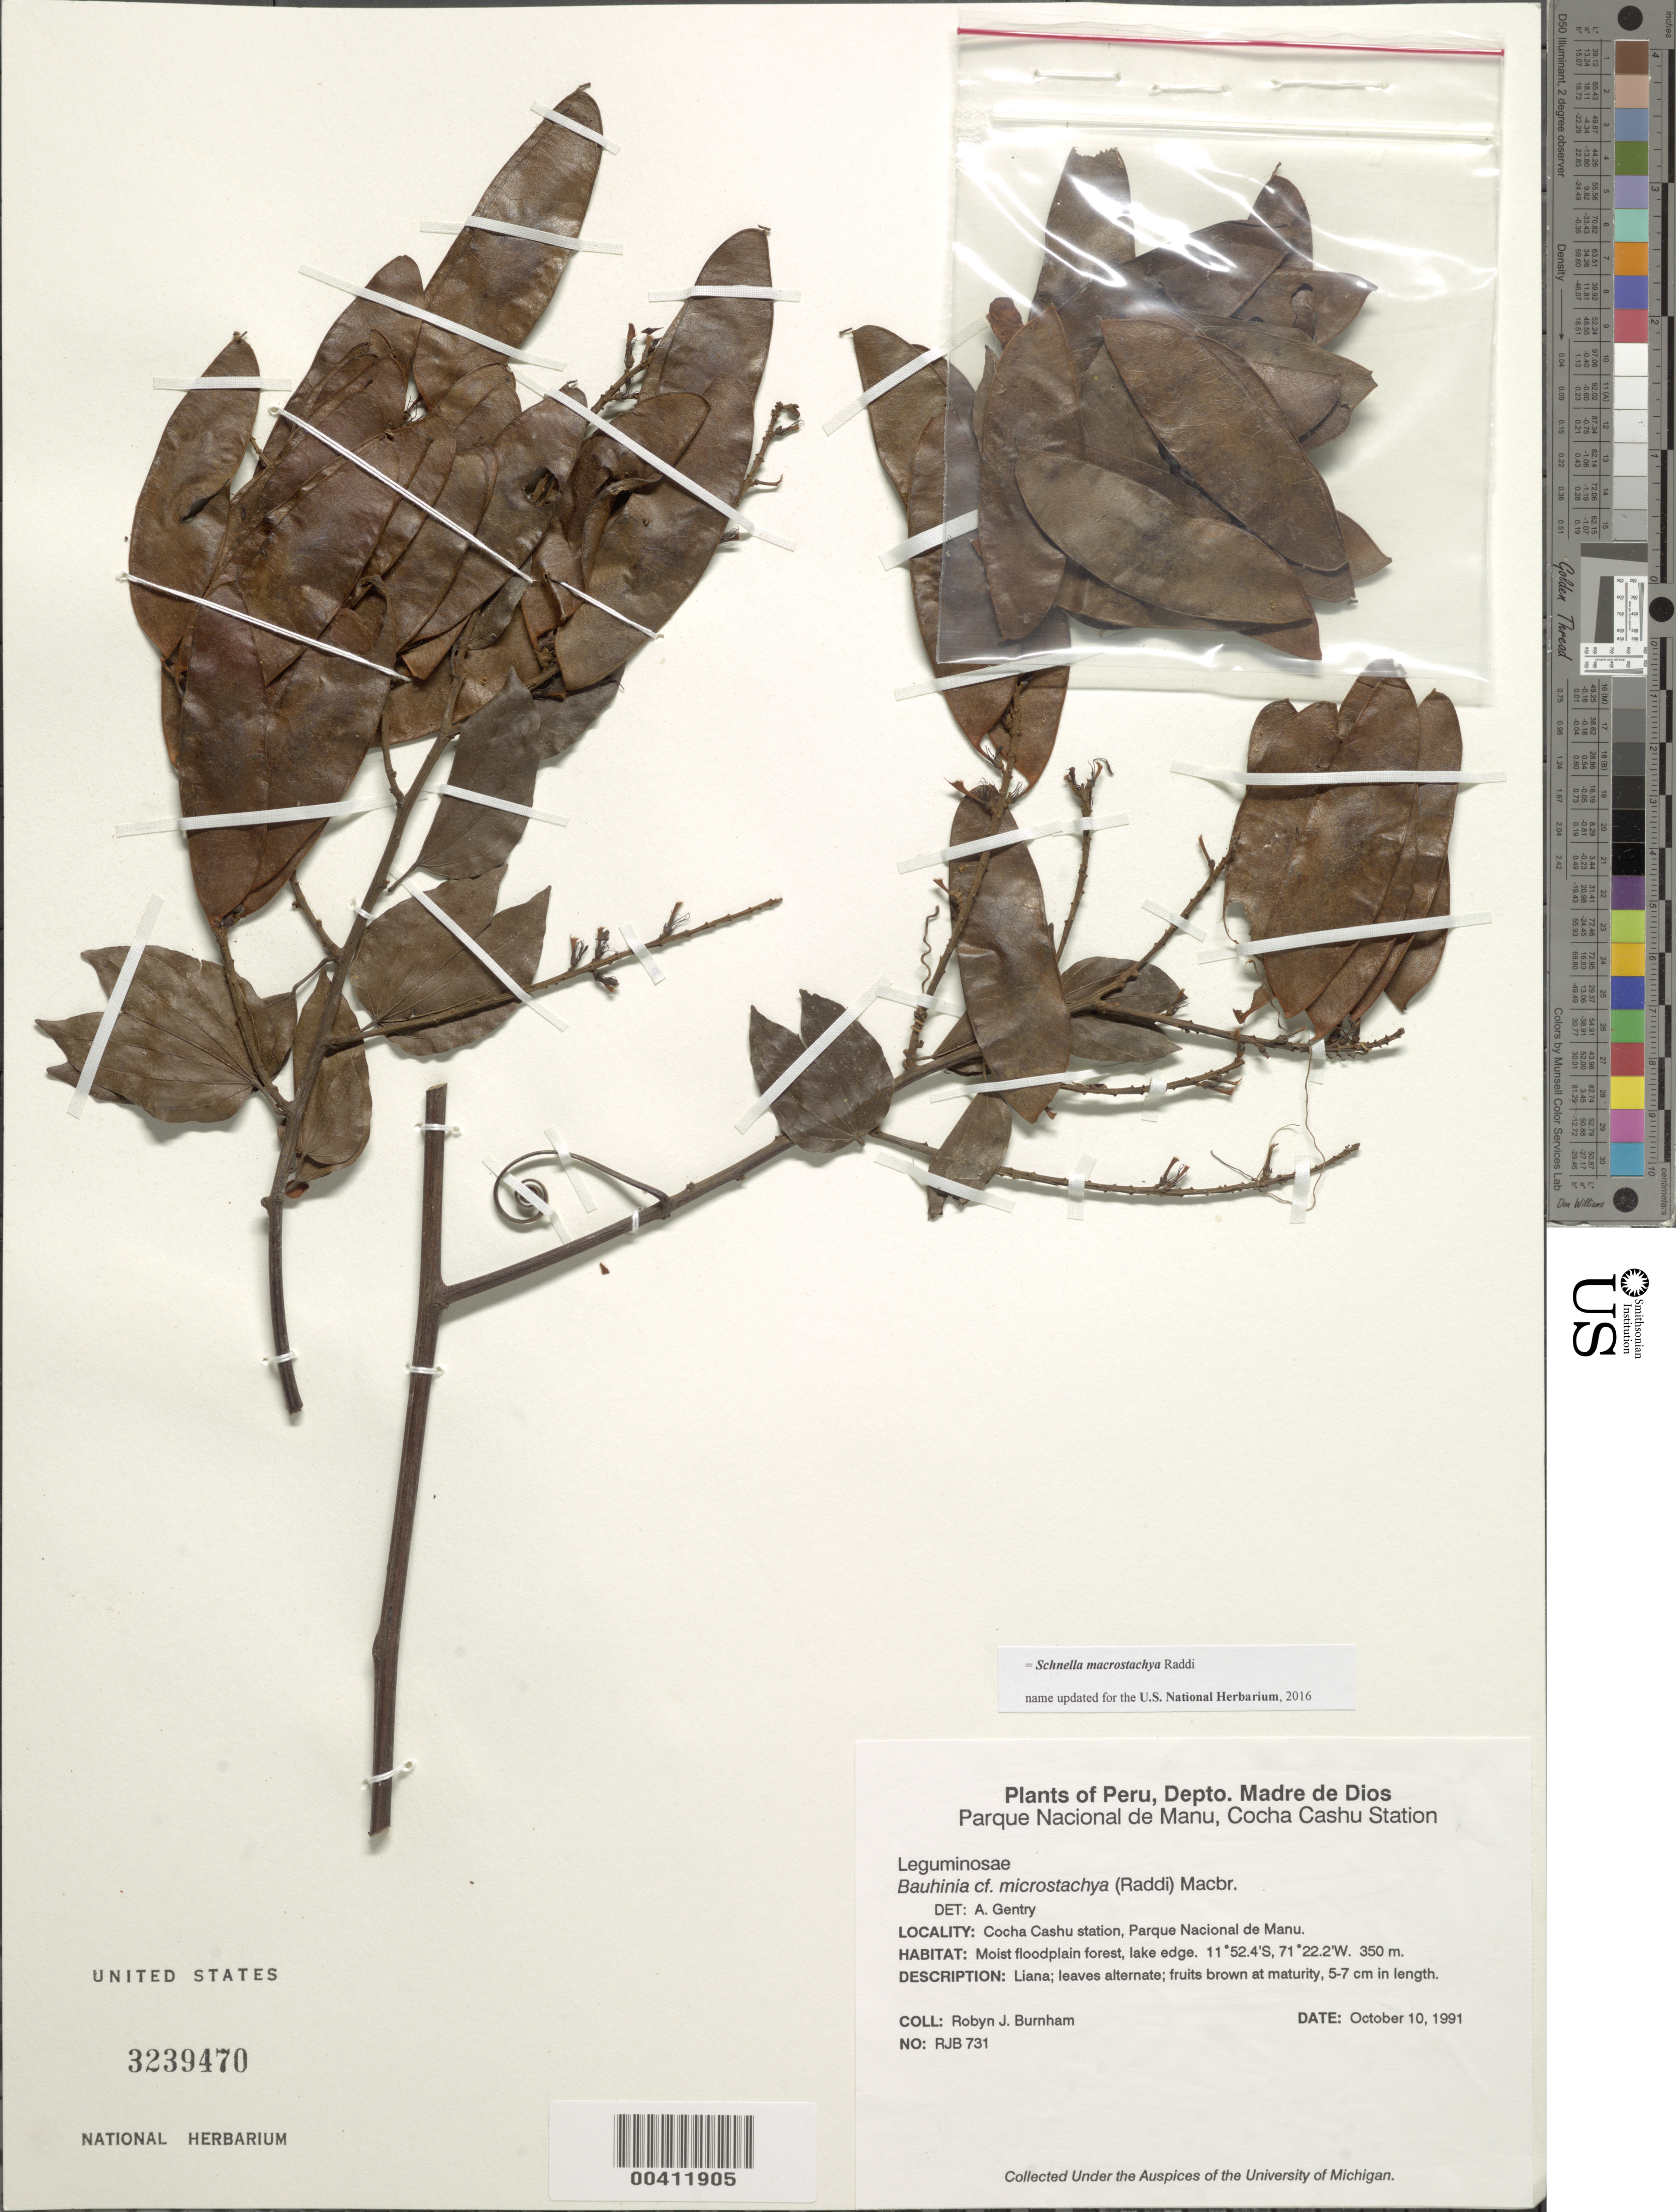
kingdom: Plantae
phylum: Tracheophyta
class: Magnoliopsida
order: Fabales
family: Fabaceae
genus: Schnella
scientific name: Schnella microstachya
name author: Raddi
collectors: R. J. Burnham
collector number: Rjb 731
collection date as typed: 10 Oct 1991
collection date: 1991-10-10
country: Peru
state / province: Madre de Dios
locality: Cocha cashu station, parque nacional de manu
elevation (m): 350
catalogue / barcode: US 3239470